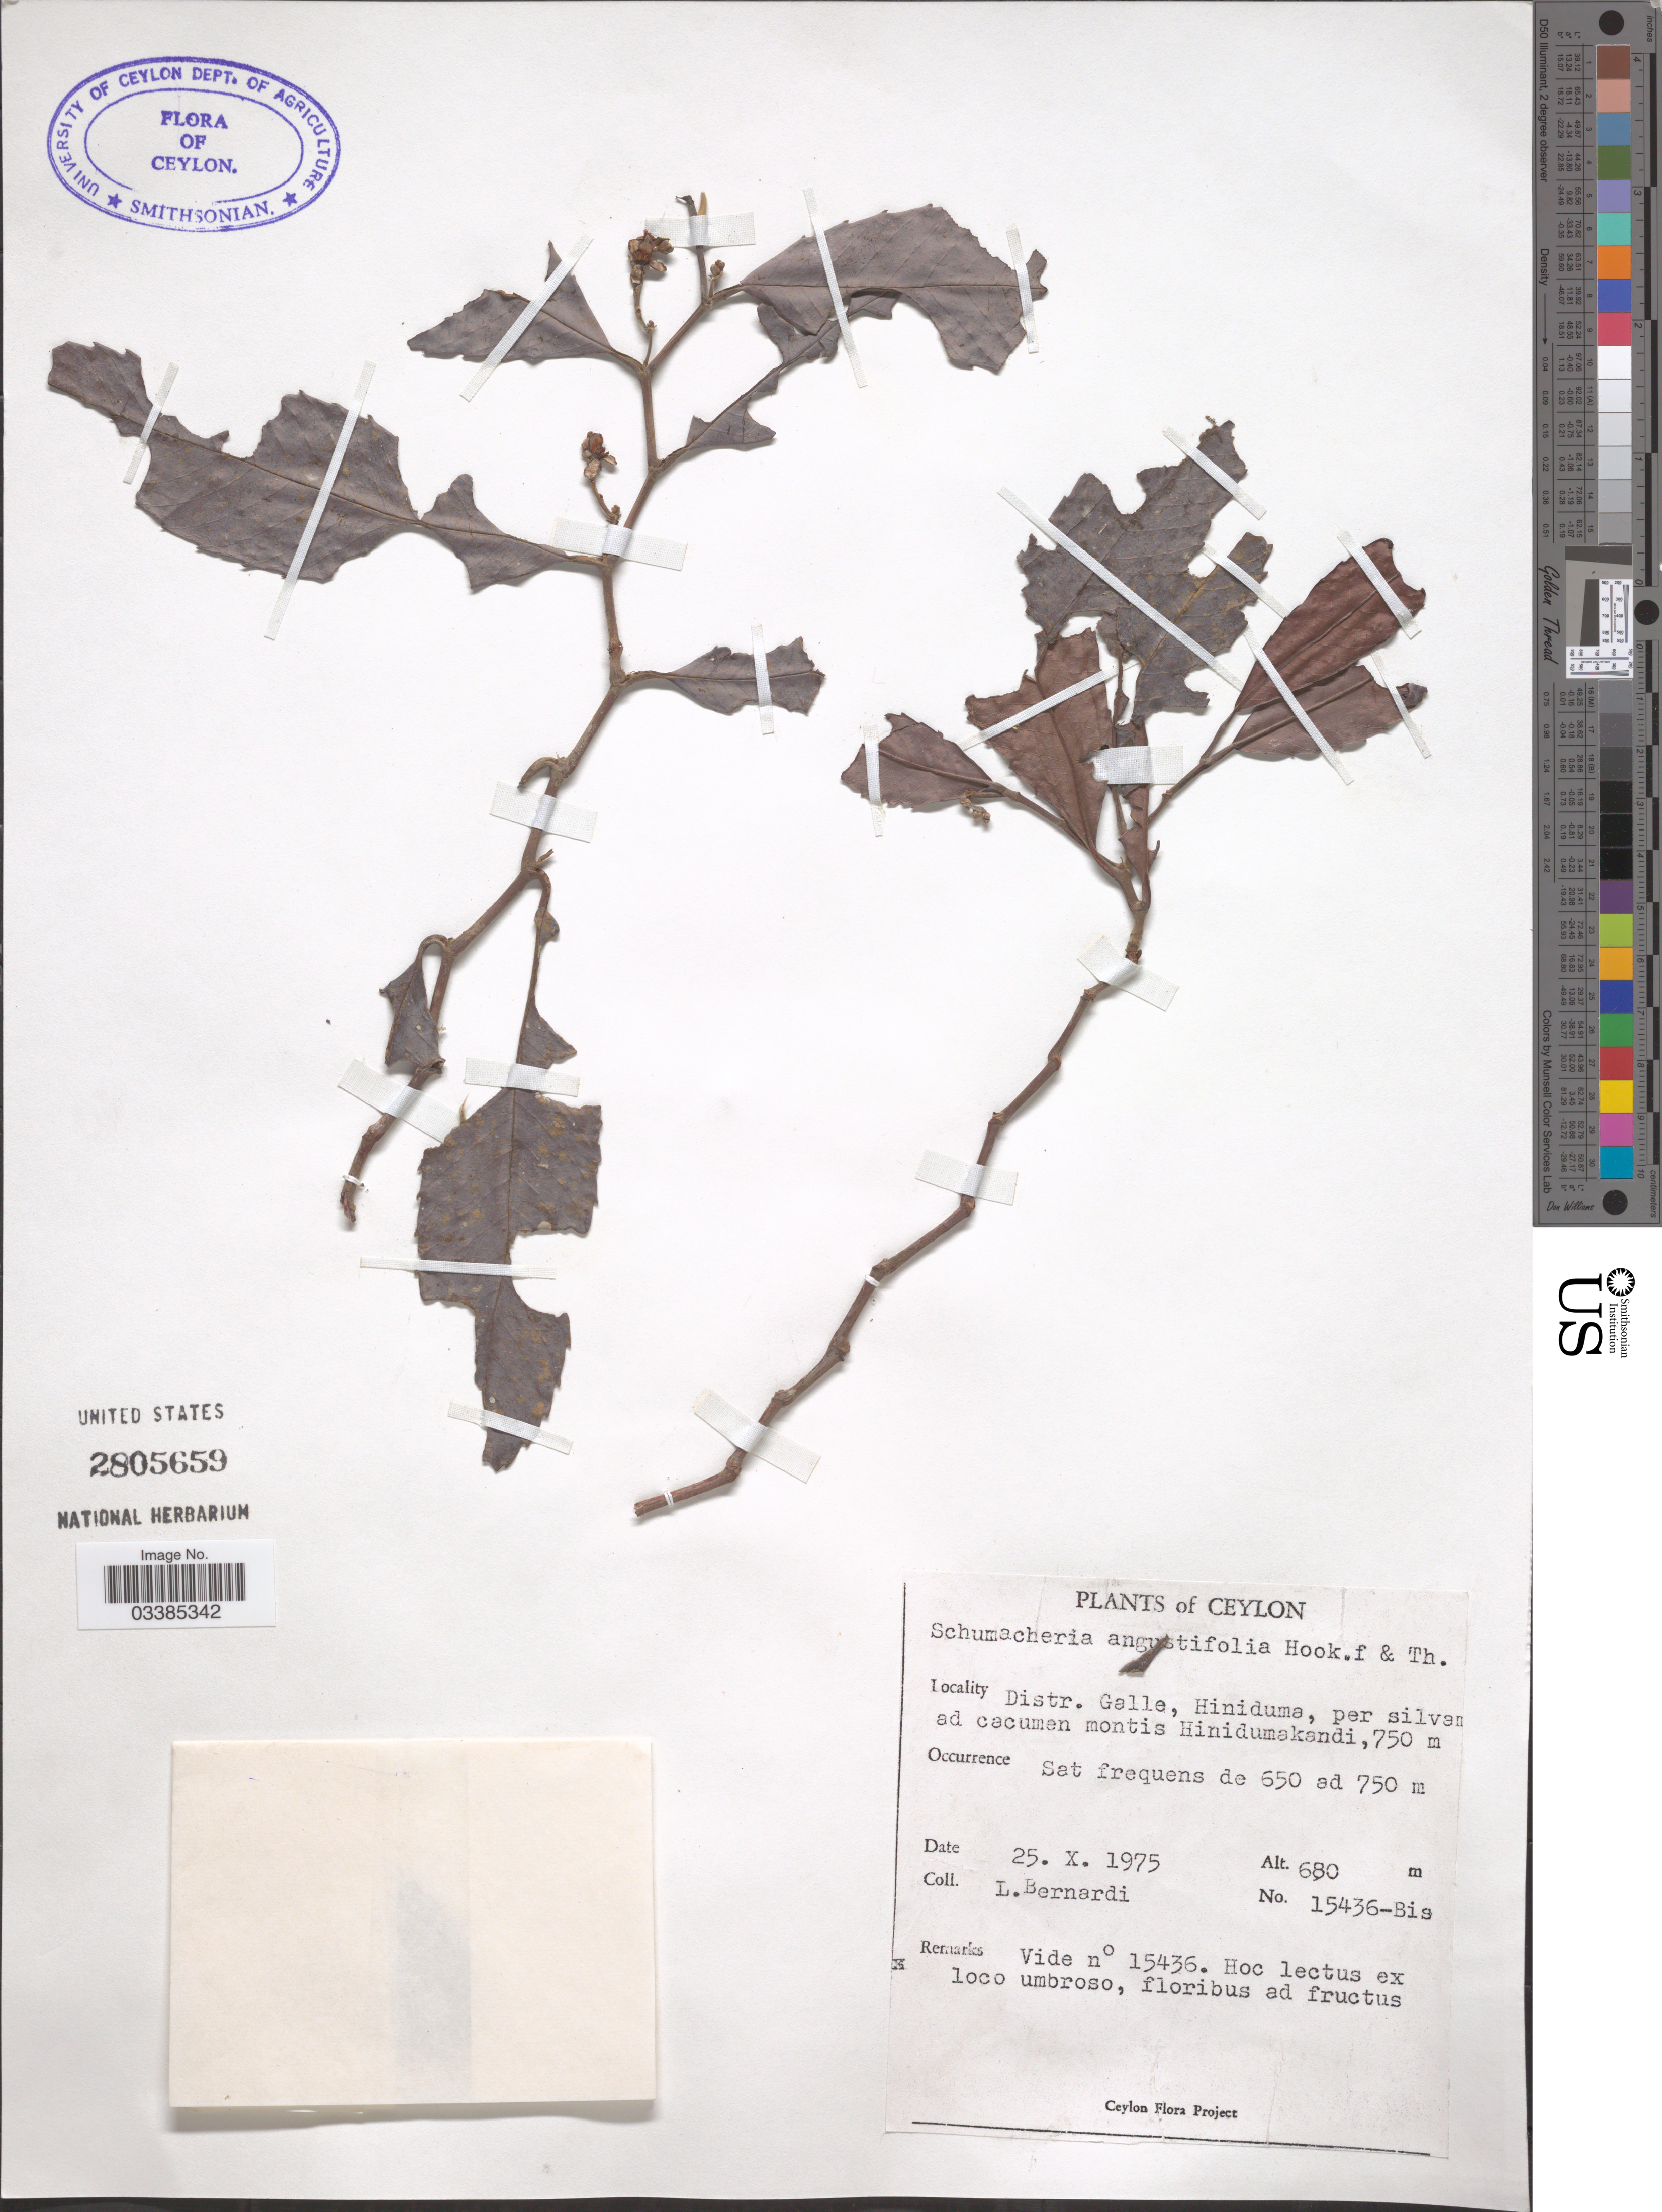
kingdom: Plantae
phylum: Tracheophyta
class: Magnoliopsida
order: Dilleniales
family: Dilleniaceae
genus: Schumacheria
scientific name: Schumacheria angustifolia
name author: Hook. f. & Thomson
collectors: L. Bernardi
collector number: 15436-Bis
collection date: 1975-10-25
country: Sri Lanka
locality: Ceylon. Distr. Galle, Hiniduma, per silvam ad cacumen montis Hinidumakandi.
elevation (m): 750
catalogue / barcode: US 2805659